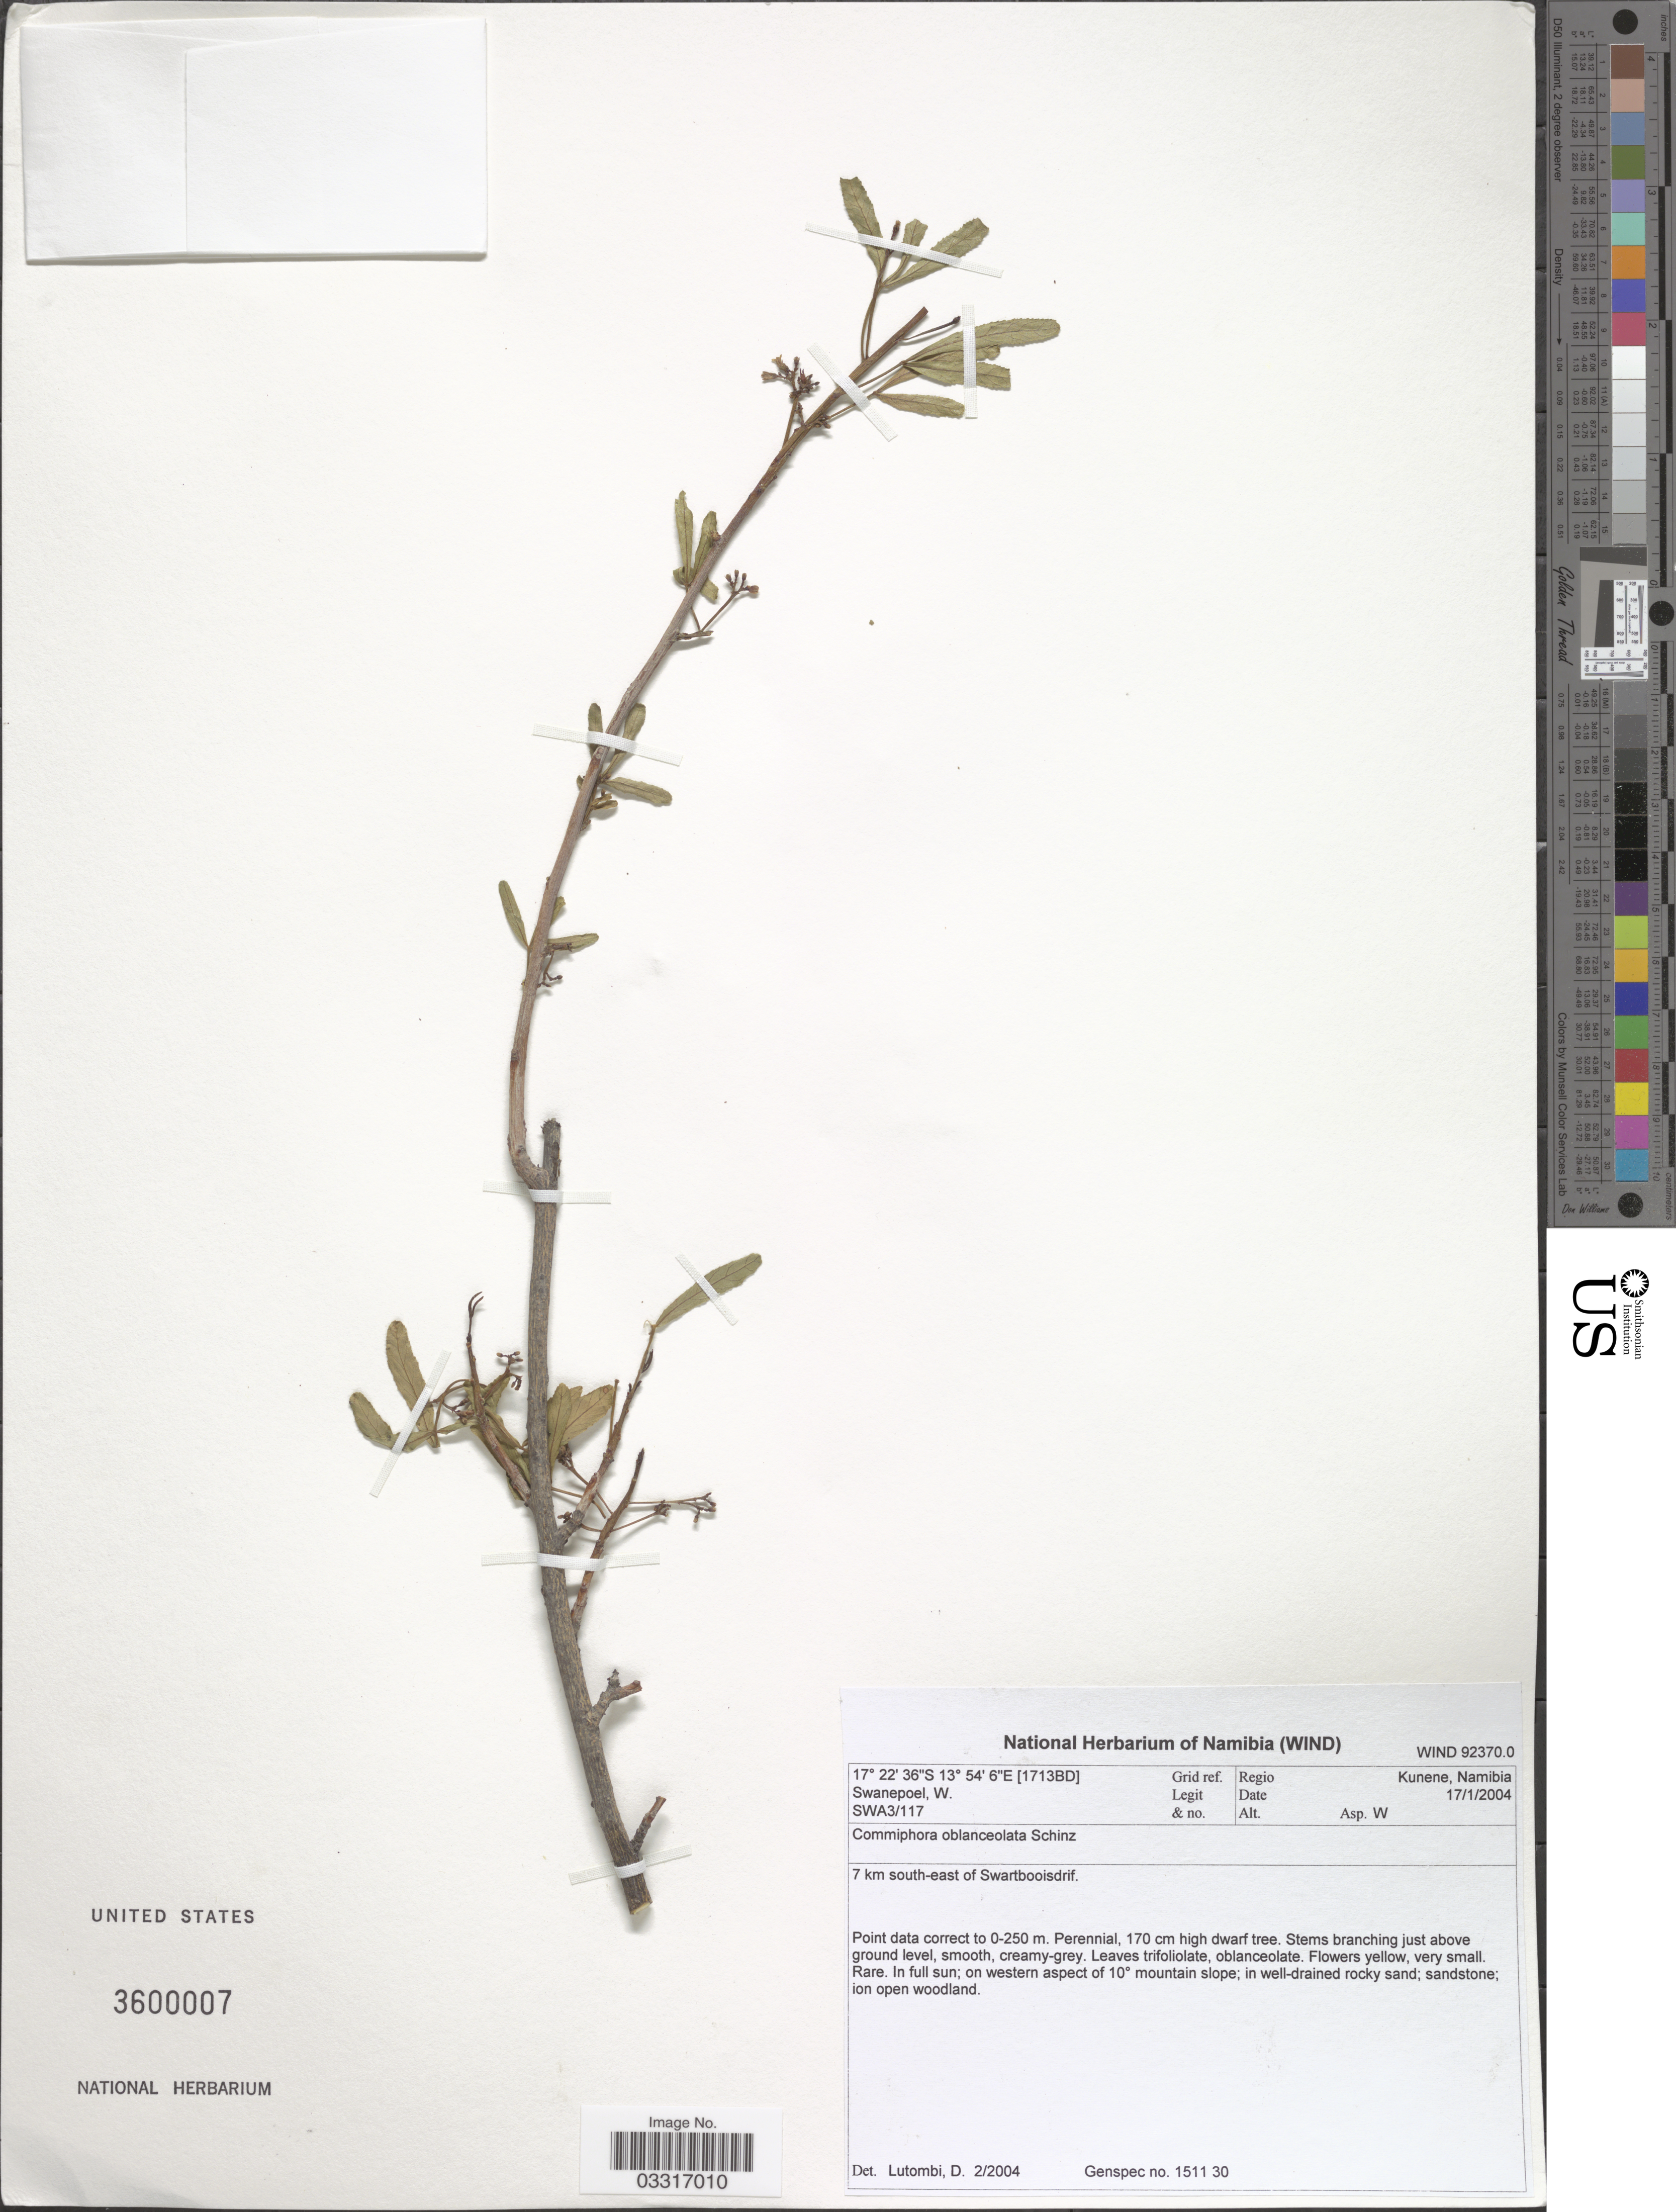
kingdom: Plantae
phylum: Tracheophyta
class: Magnoliopsida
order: Sapindales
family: Burseraceae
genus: Commiphora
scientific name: Commiphora oblanceolata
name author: Schinz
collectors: W. Swanepoel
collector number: SWA3/117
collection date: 2004-01-17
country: Namibia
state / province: Kunene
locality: Regio Kunene, Namibia. Grid ref. [1713BD]. 7 km south-east of Swartbooisdrif.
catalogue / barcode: US 3600007